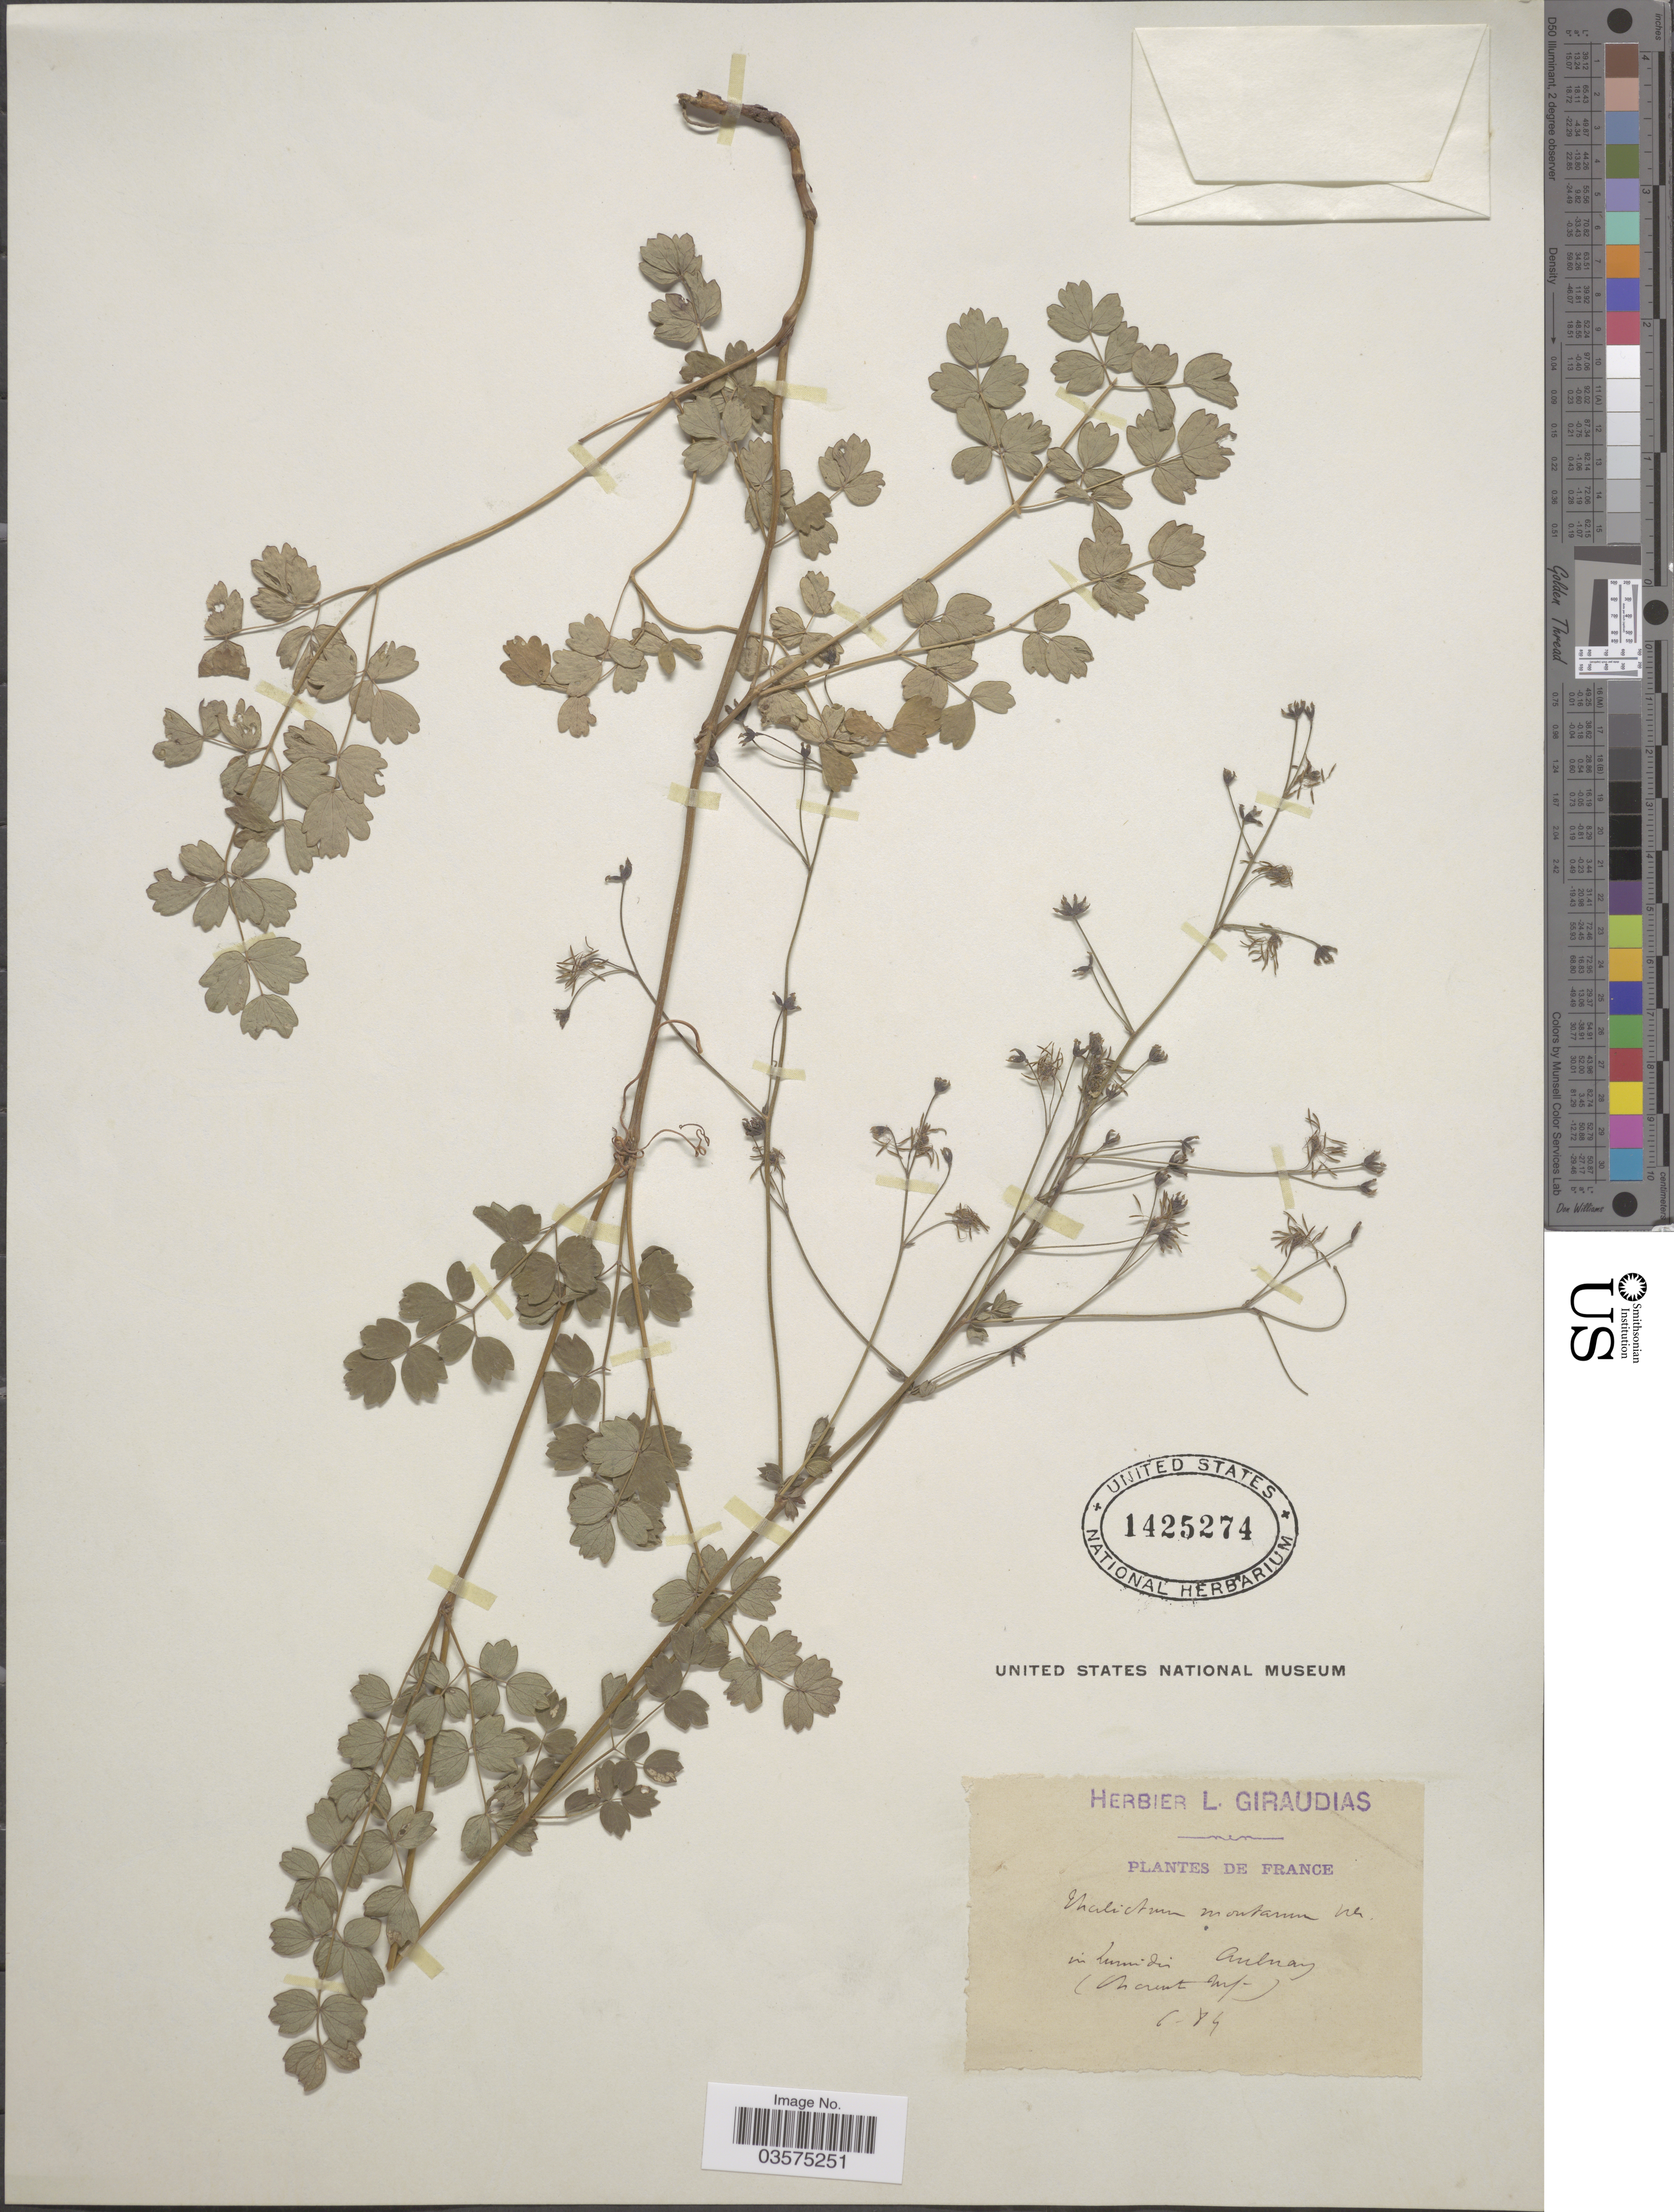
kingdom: Plantae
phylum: Tracheophyta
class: Magnoliopsida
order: Ranunculales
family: Ranunculaceae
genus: Thalictrum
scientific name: Thalictrum montanum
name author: Wallr.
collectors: Ex herb. L. Giraudias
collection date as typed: Transcribed d/m/y: /6/84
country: France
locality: In humidis Aulnay (Char Inf).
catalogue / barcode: US 1425274